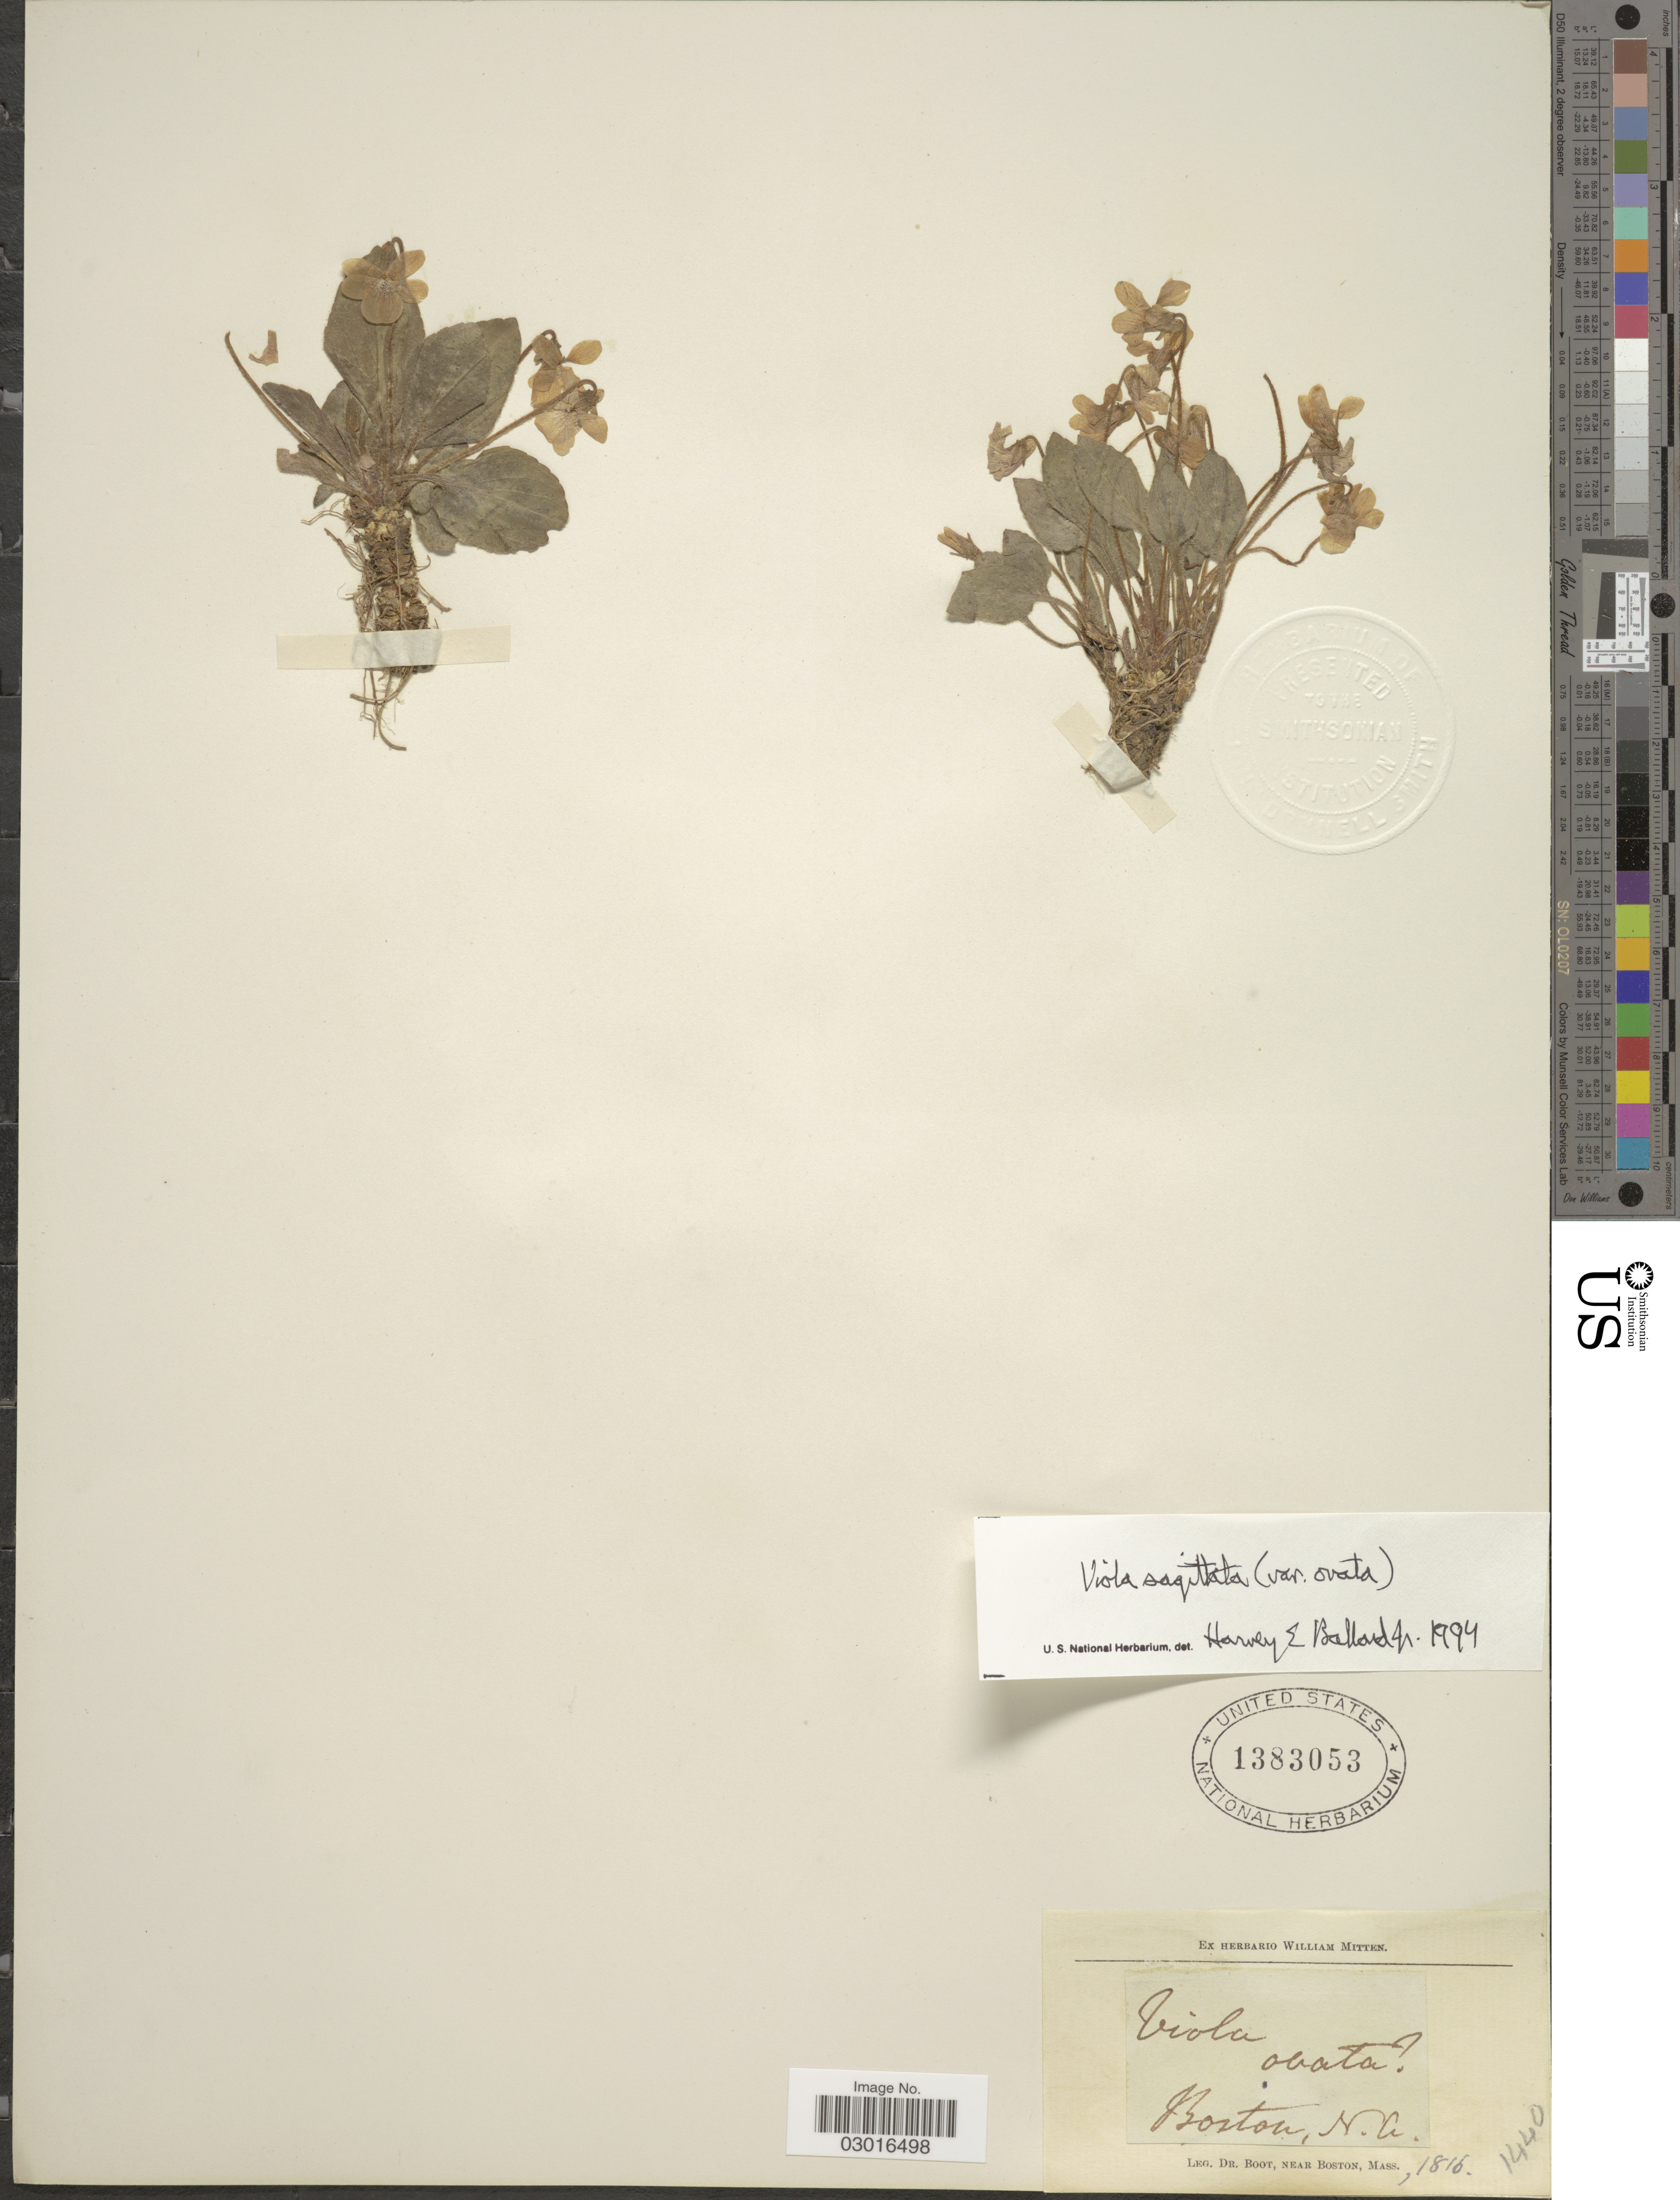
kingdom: Plantae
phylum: Tracheophyta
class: Magnoliopsida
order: Malpighiales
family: Violaceae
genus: Viola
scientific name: Viola sagittata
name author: Aiton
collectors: Boot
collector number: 1440?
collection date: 1816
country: United States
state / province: Massachusetts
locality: Near Boston, Mass.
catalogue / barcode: US 1383053